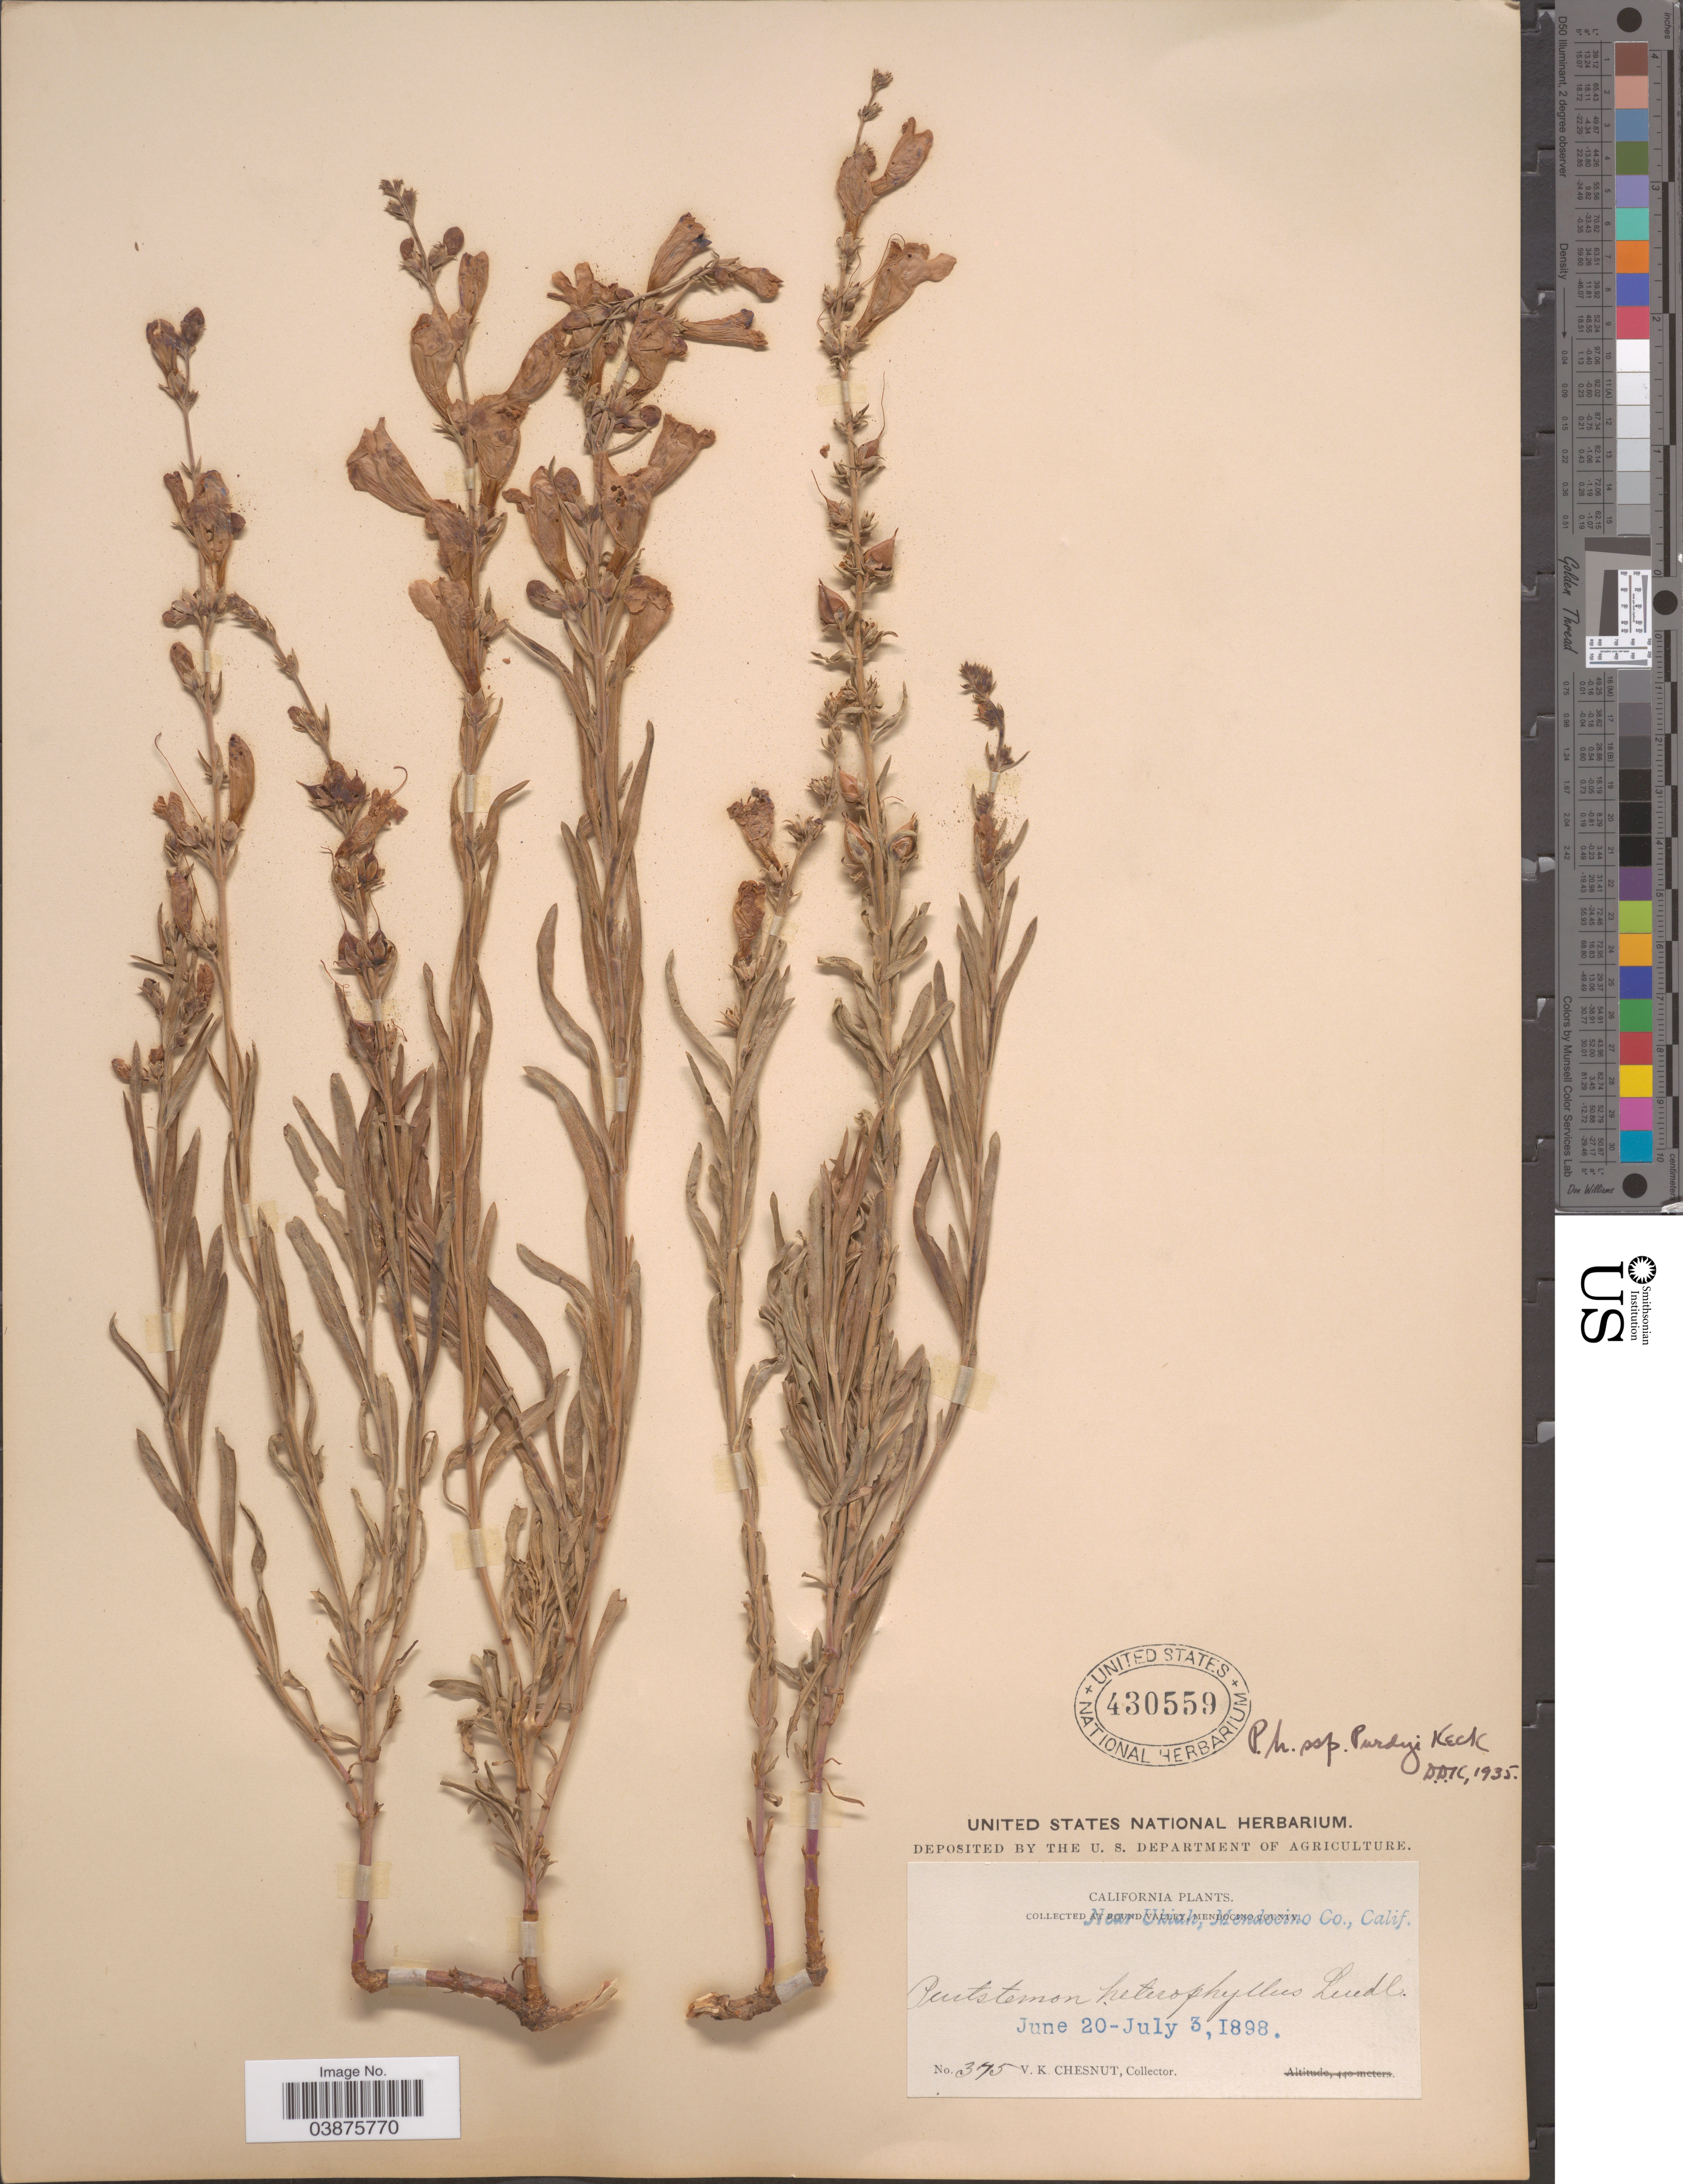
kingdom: Plantae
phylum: Tracheophyta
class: Magnoliopsida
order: Lamiales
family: Plantaginaceae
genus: Penstemon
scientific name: Penstemon heterophyllus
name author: Lindl.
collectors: V. Chesnut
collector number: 375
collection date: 1898-06-20/1898-07-03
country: United States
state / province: California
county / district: Mendocino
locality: Near Ukiah, Mendocino Co.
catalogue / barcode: US 430559